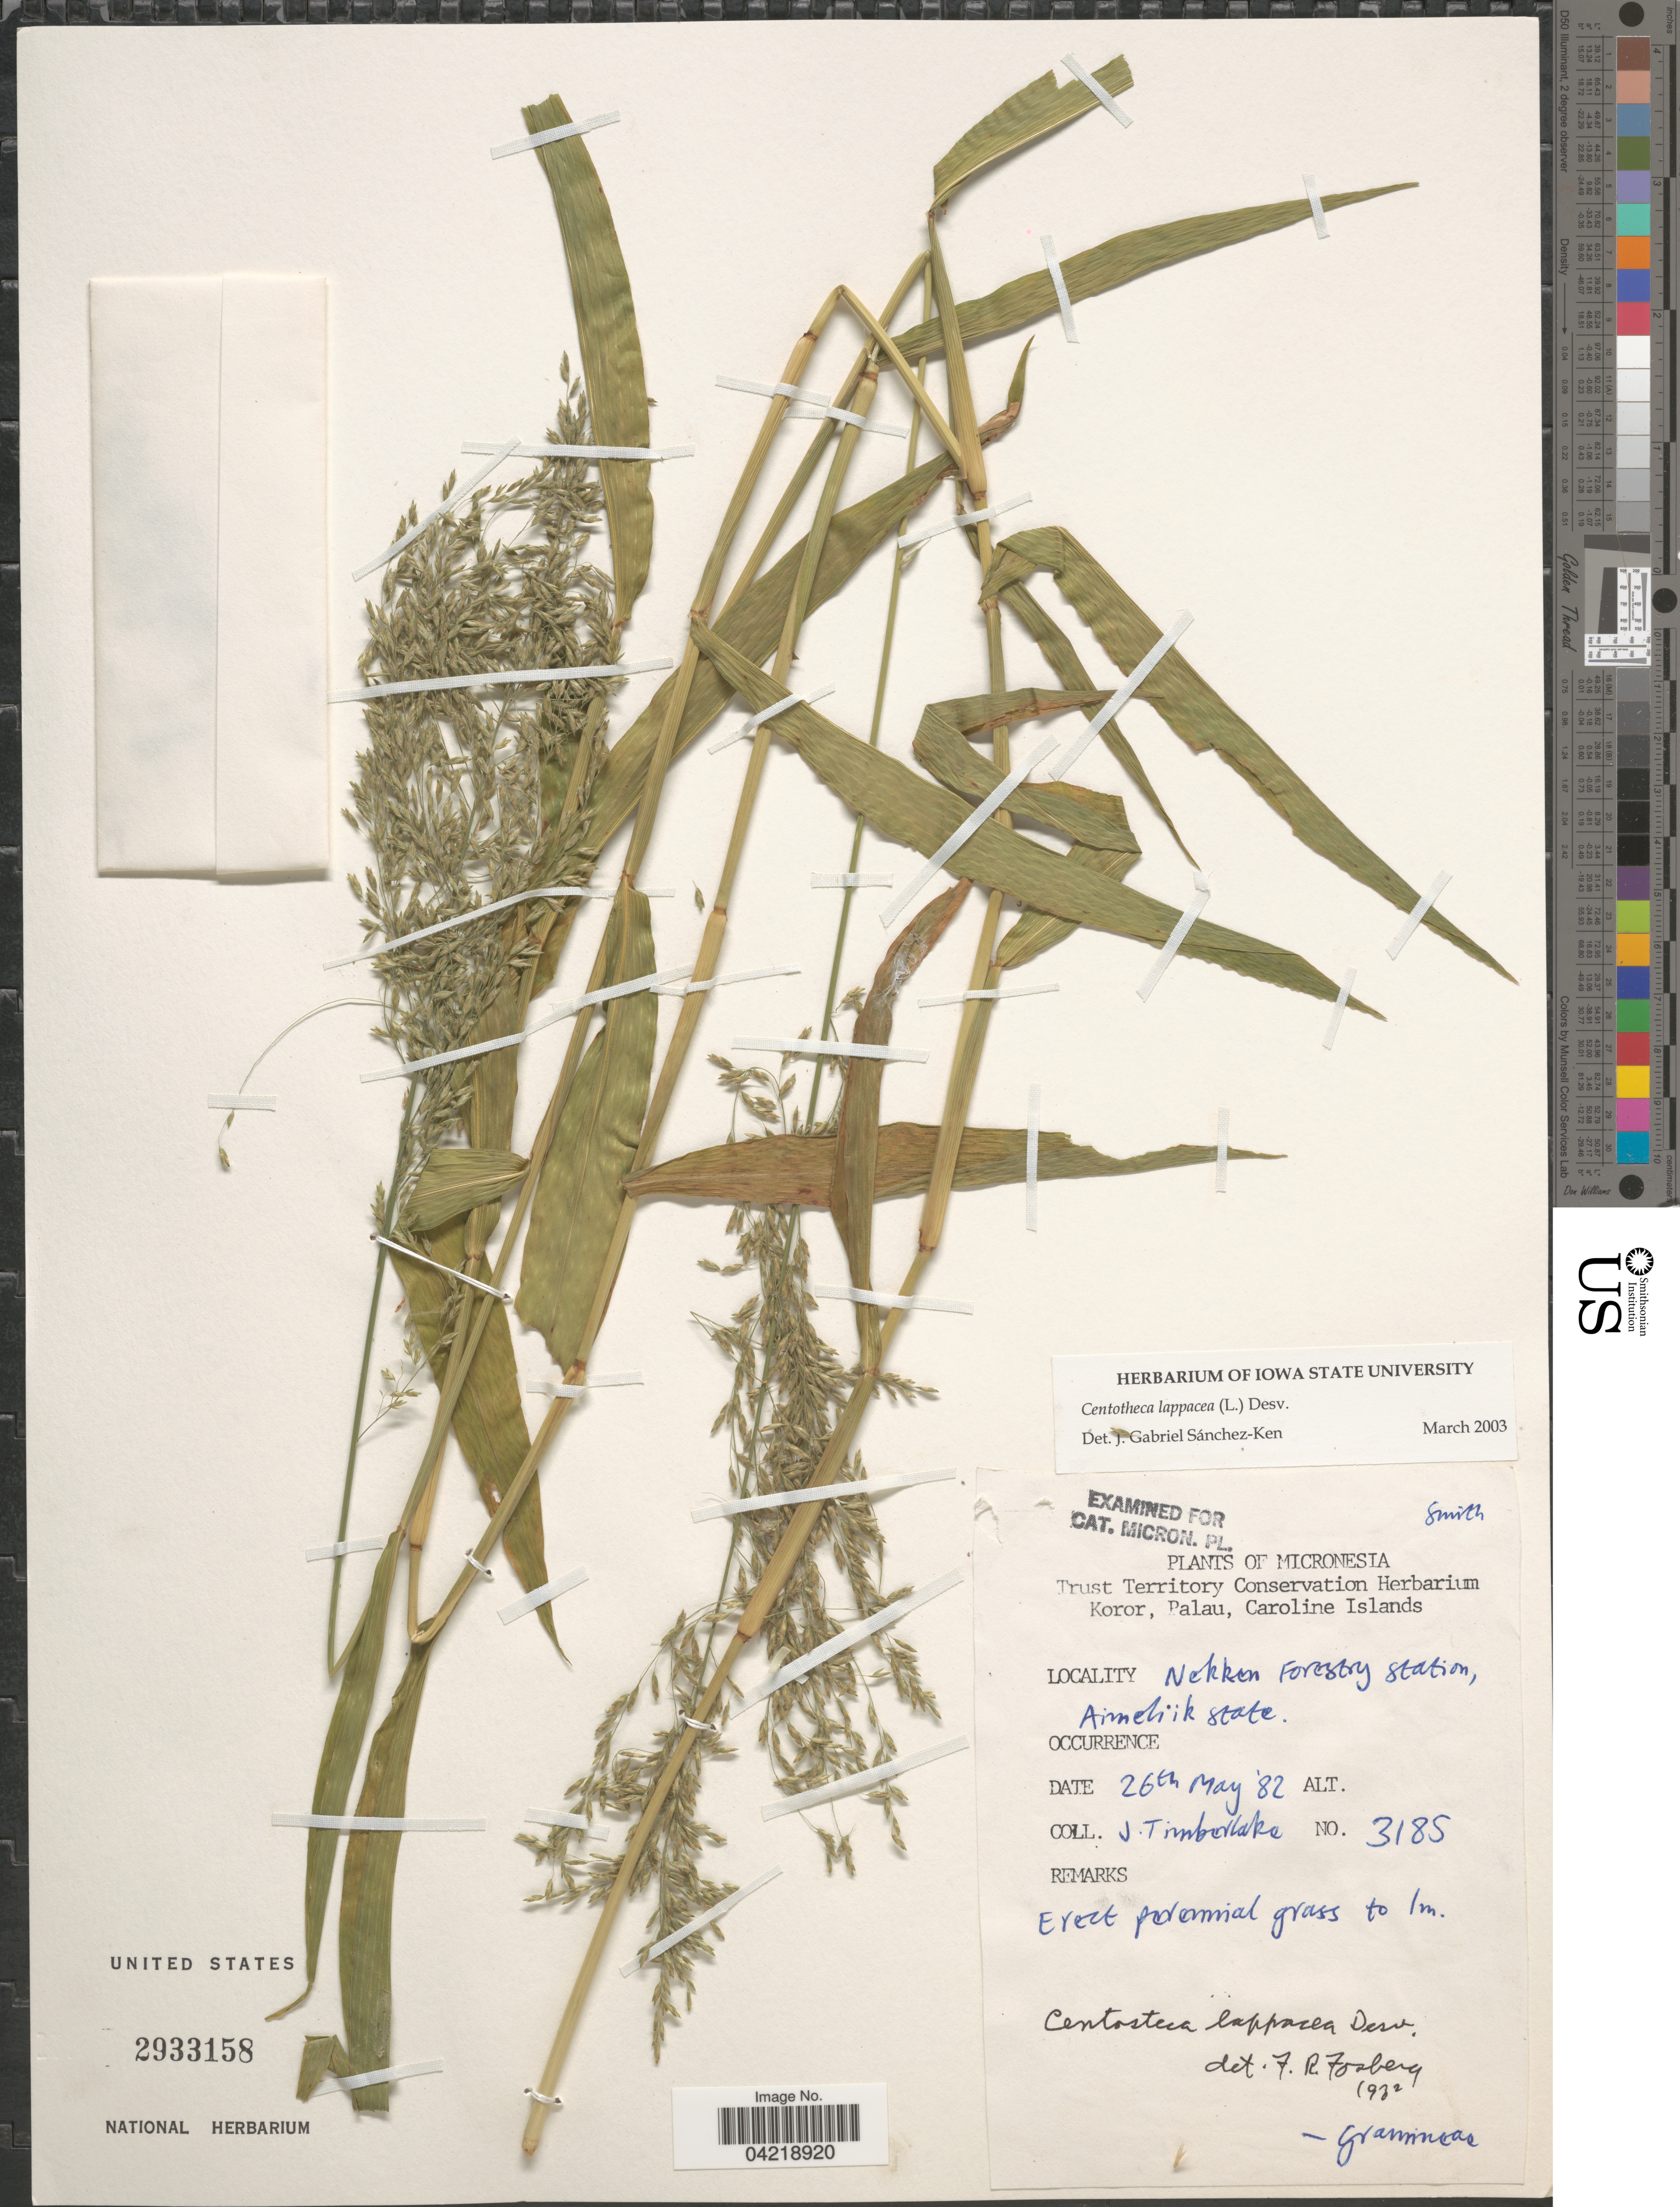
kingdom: Plantae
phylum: Tracheophyta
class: Liliopsida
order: Poales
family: Poaceae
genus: Centotheca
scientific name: Centotheca lappacea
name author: (L.) Desv.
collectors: J. Timberlake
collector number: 3185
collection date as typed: Transcribed d/m/y: 26/5/82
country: Micronesia, Federated States of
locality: Nekken Forestry Station, Aimeliik State.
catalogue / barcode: US 2933158